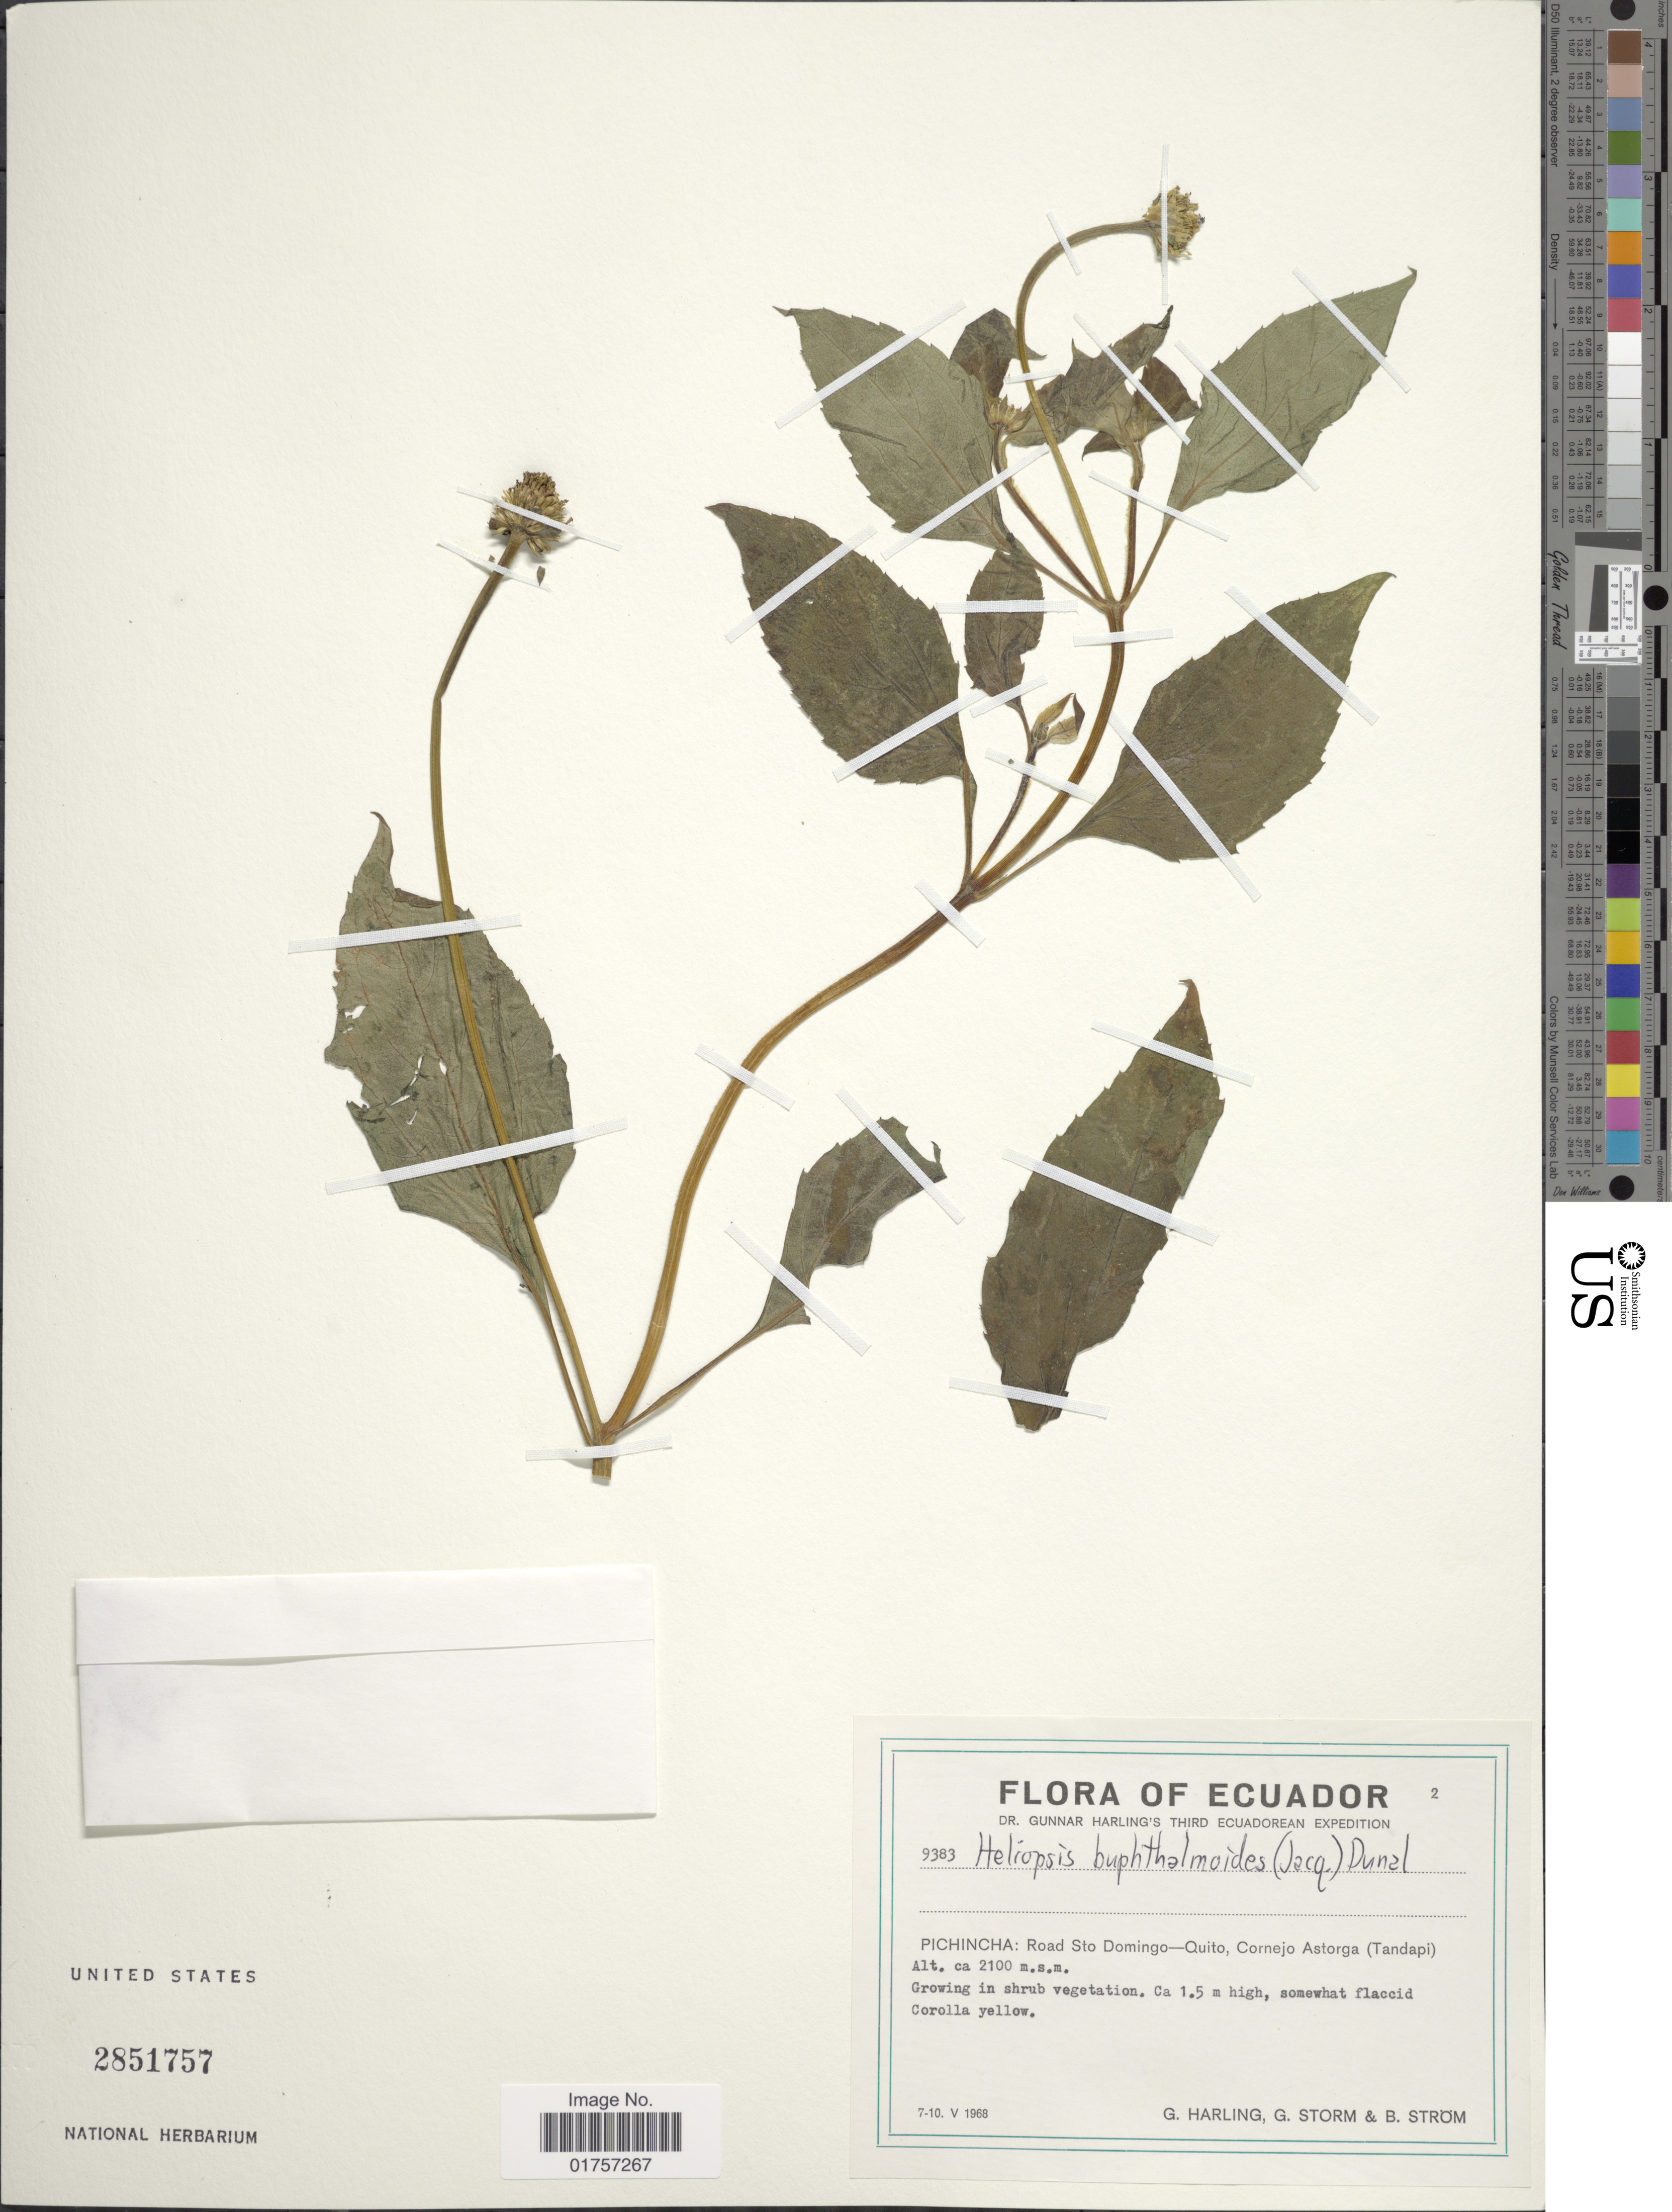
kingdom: Plantae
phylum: Tracheophyta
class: Magnoliopsida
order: Asterales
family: Asteraceae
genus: Heliopsis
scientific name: Heliopsis buphthalmoides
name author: (Jacq.) Dunal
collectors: G. Harling, G. Storm & B. Ström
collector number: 9383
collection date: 1968-05-07/1968-05-10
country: Ecuador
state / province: Pichincha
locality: Road Sto Domingo-Quito, Cornejo Astorga (Tandapi)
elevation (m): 2100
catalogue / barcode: US 2851757